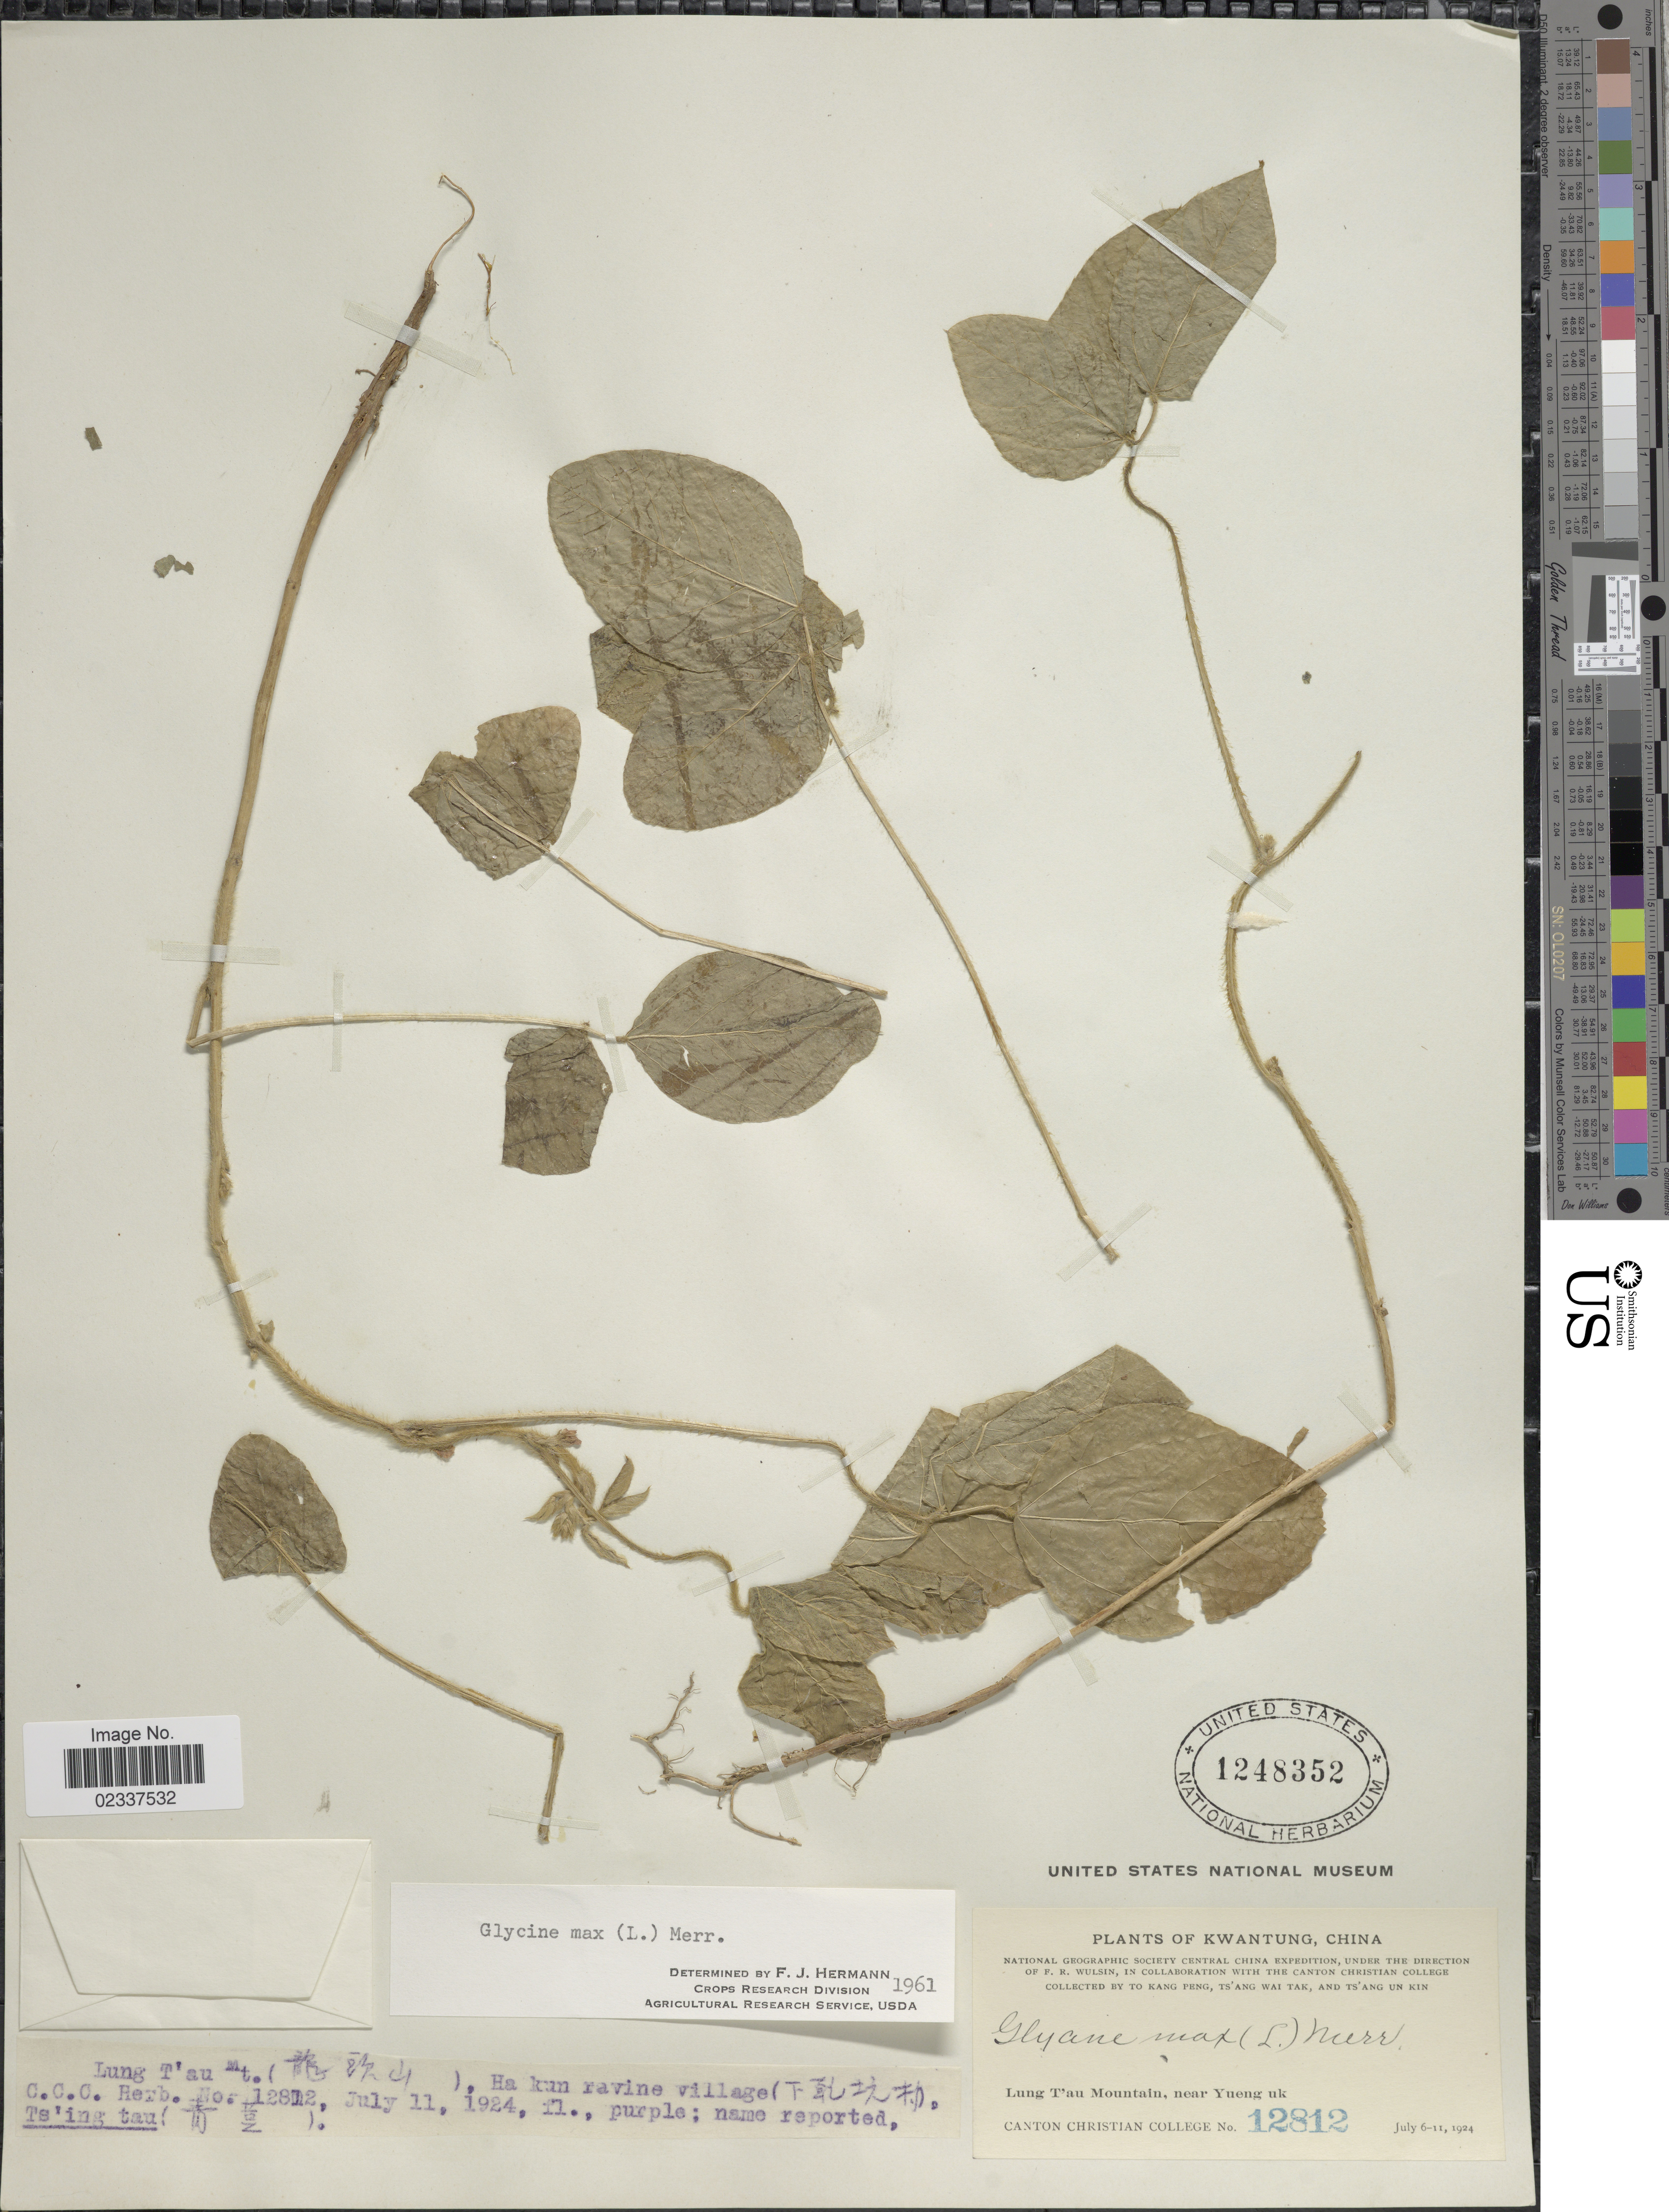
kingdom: Plantae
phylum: Tracheophyta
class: Magnoliopsida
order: Fabales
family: Fabaceae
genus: Glycine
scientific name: Glycine max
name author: (L.) Merr.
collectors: Canton Christian College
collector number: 12812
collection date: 1924-07-06/1924-07-11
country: China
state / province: Guangdong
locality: Kwantung, Lung T'au Mountain, near Yueng uk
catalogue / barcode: US 1248352